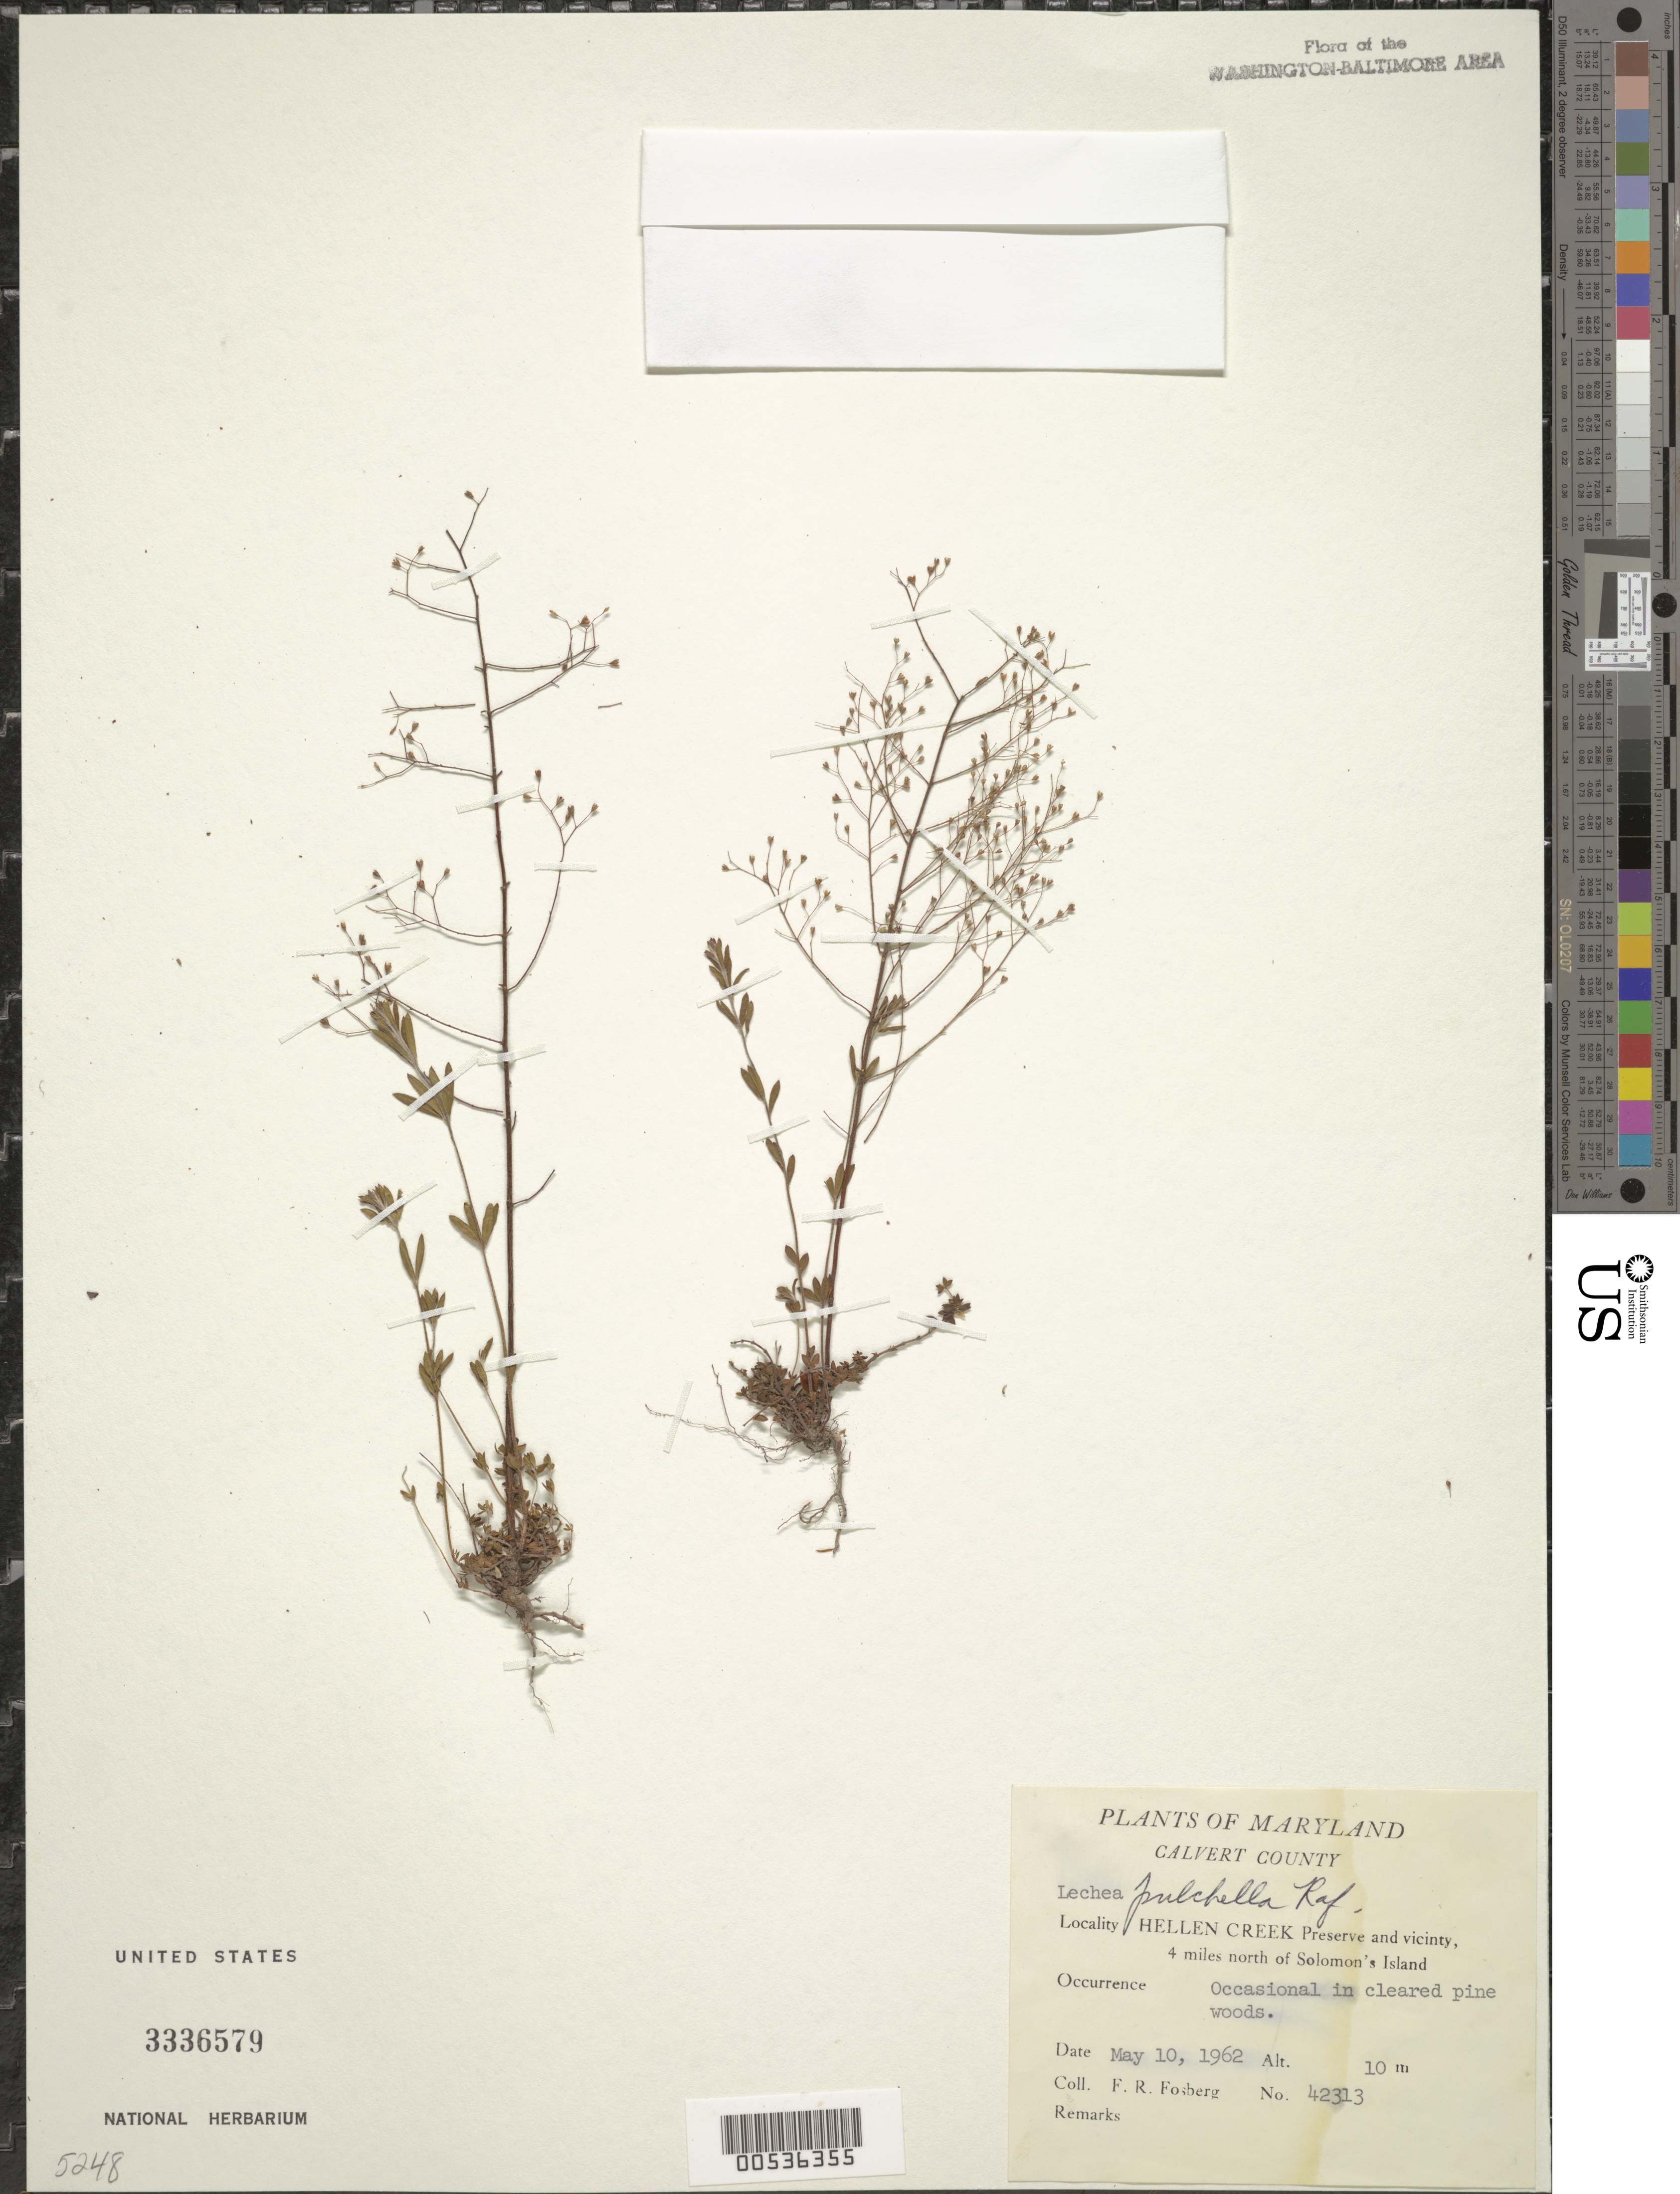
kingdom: Plantae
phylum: Tracheophyta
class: Magnoliopsida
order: Malvales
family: Cistaceae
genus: Lechea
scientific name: Lechea pulchella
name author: Raf.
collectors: F. R. Fosberg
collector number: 42313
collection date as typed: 10 May 1962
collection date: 1962-05-10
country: United States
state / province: Maryland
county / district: Calvert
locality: Hellen Creek Preserve, N of Solomon's Island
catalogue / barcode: US 3336579